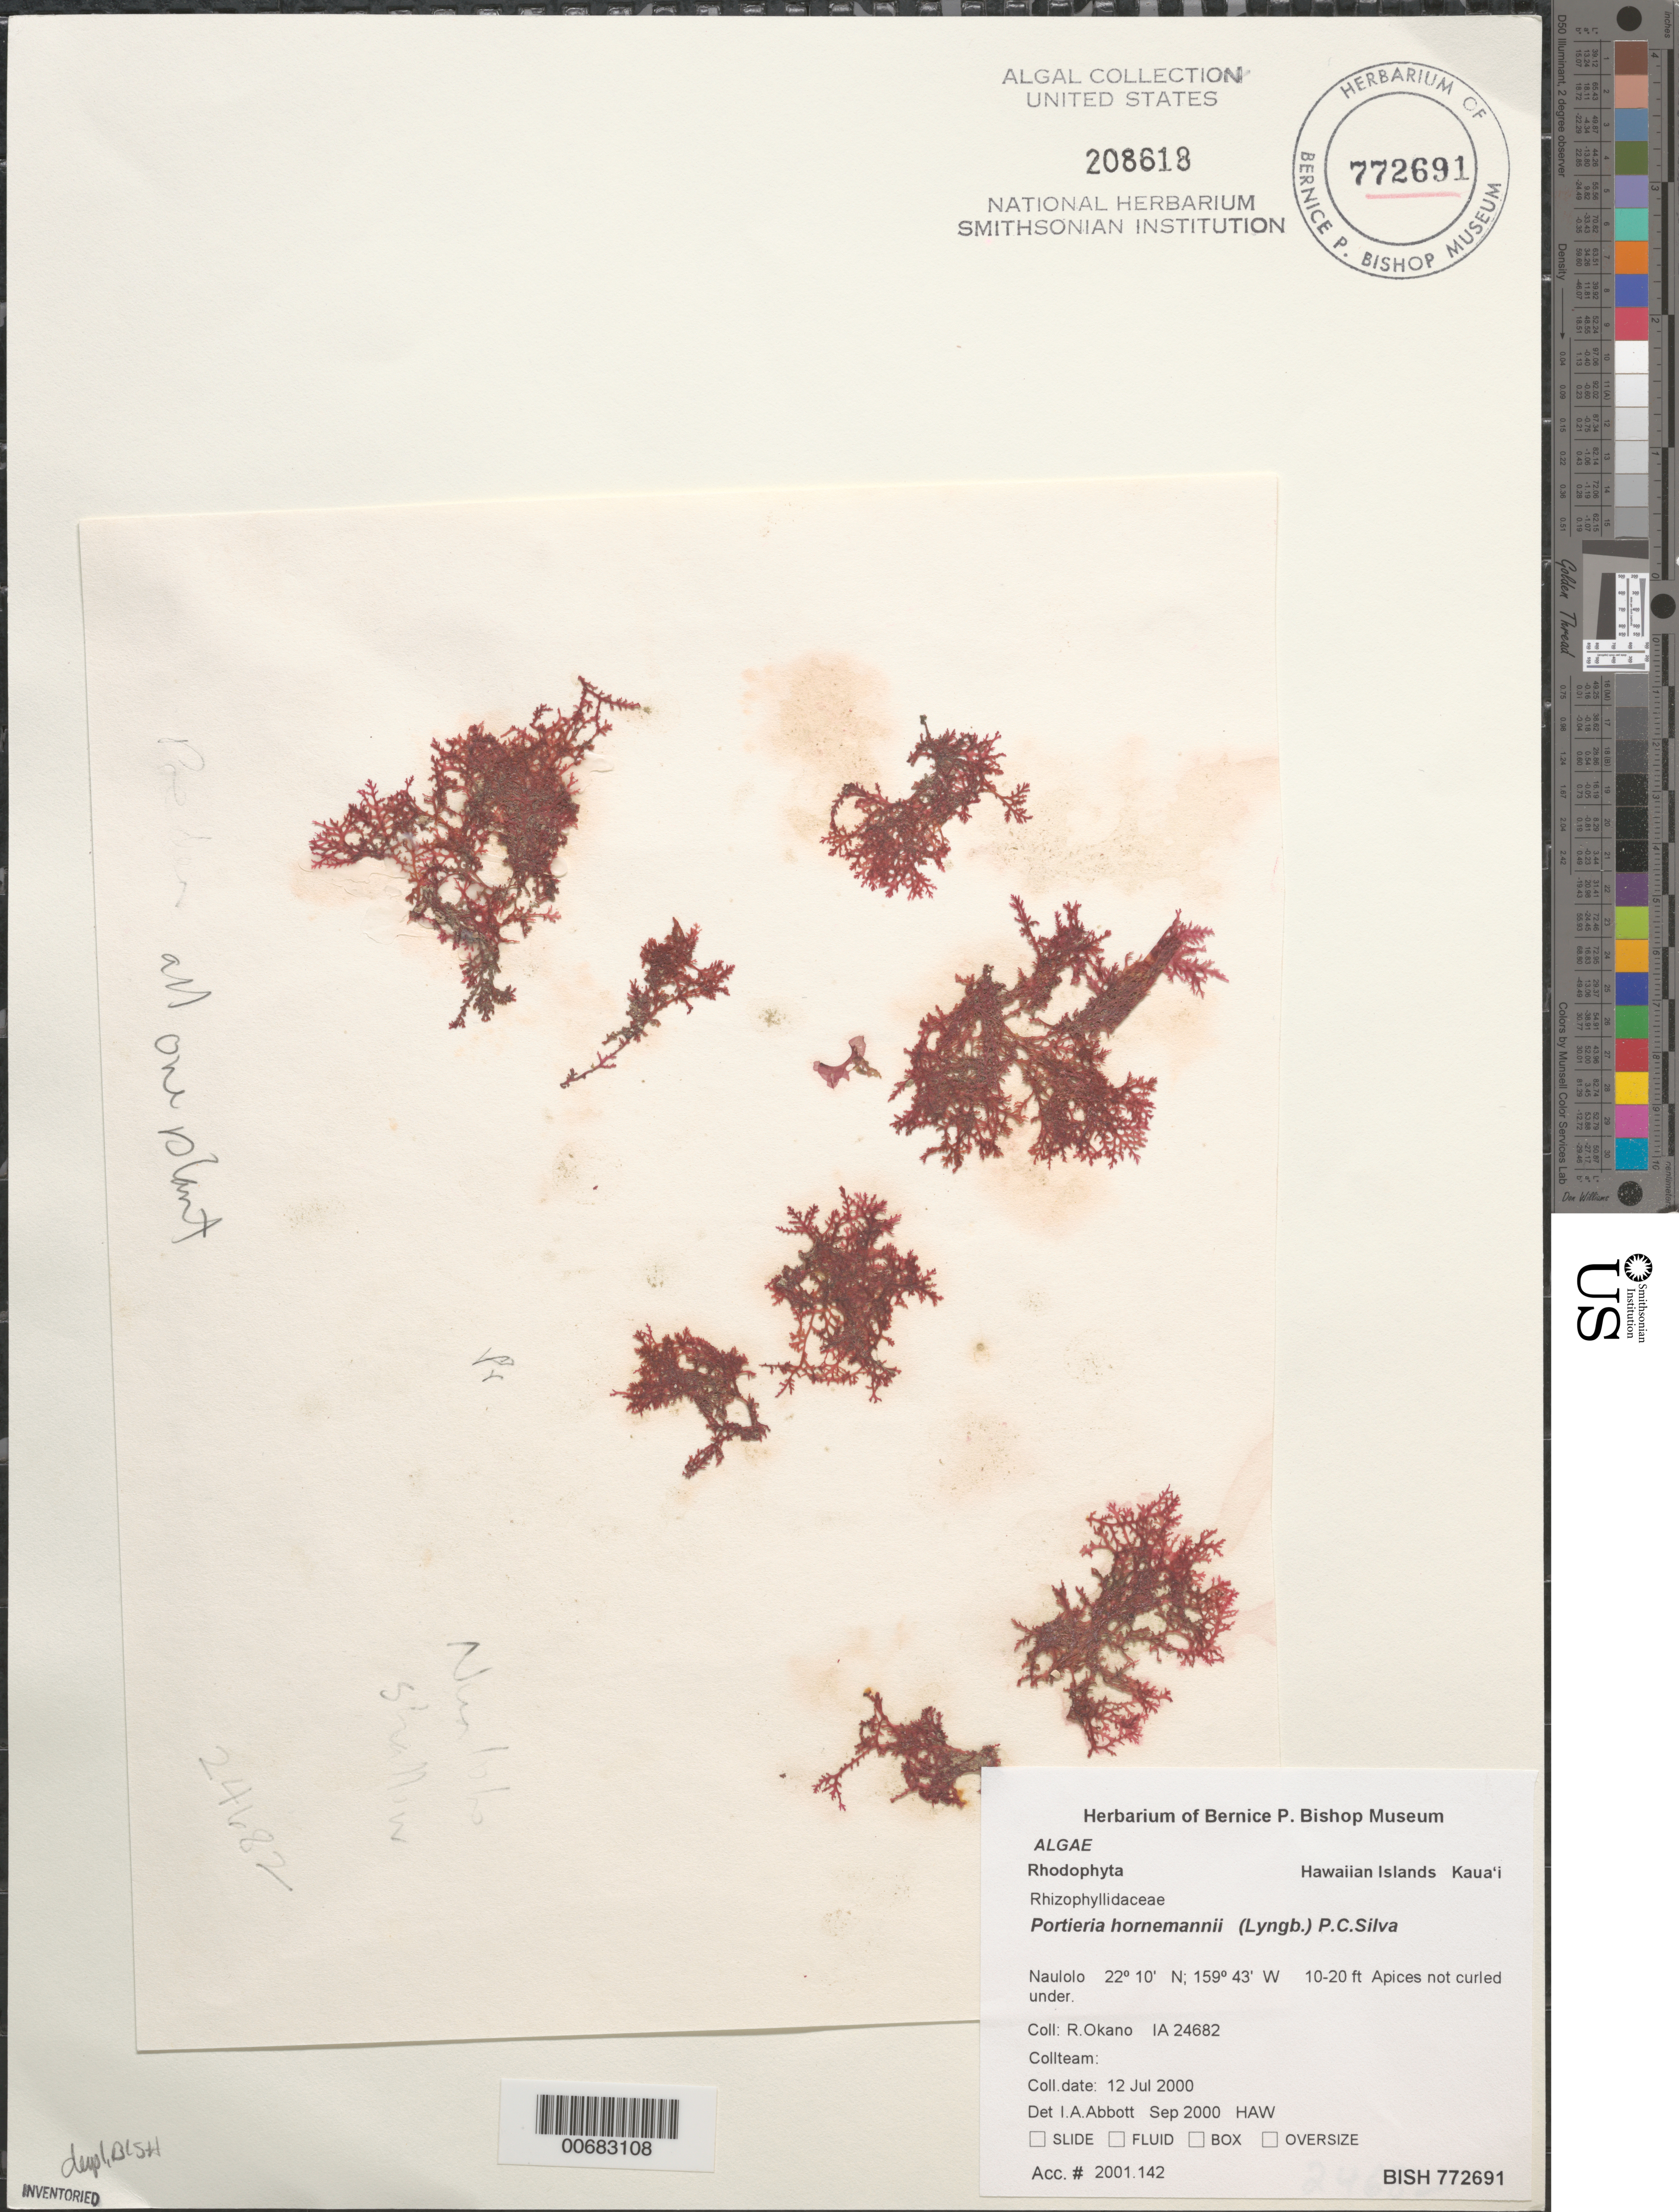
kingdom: Plantae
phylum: Rhodophyta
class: Florideophyceae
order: Gigartinales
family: Rhizophyllidaceae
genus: Portieria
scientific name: Portieria hornemannii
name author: (Lyngbye) P.C. Silva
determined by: Abbott, Isabella A.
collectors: R. Okano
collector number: IAA 24682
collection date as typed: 12 Jul 2000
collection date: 2000-07-12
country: United States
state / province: Hawaii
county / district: Kauai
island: Kaua'i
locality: Naulolo Kai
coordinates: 22 10' N, 159 43' W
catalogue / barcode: US 208618